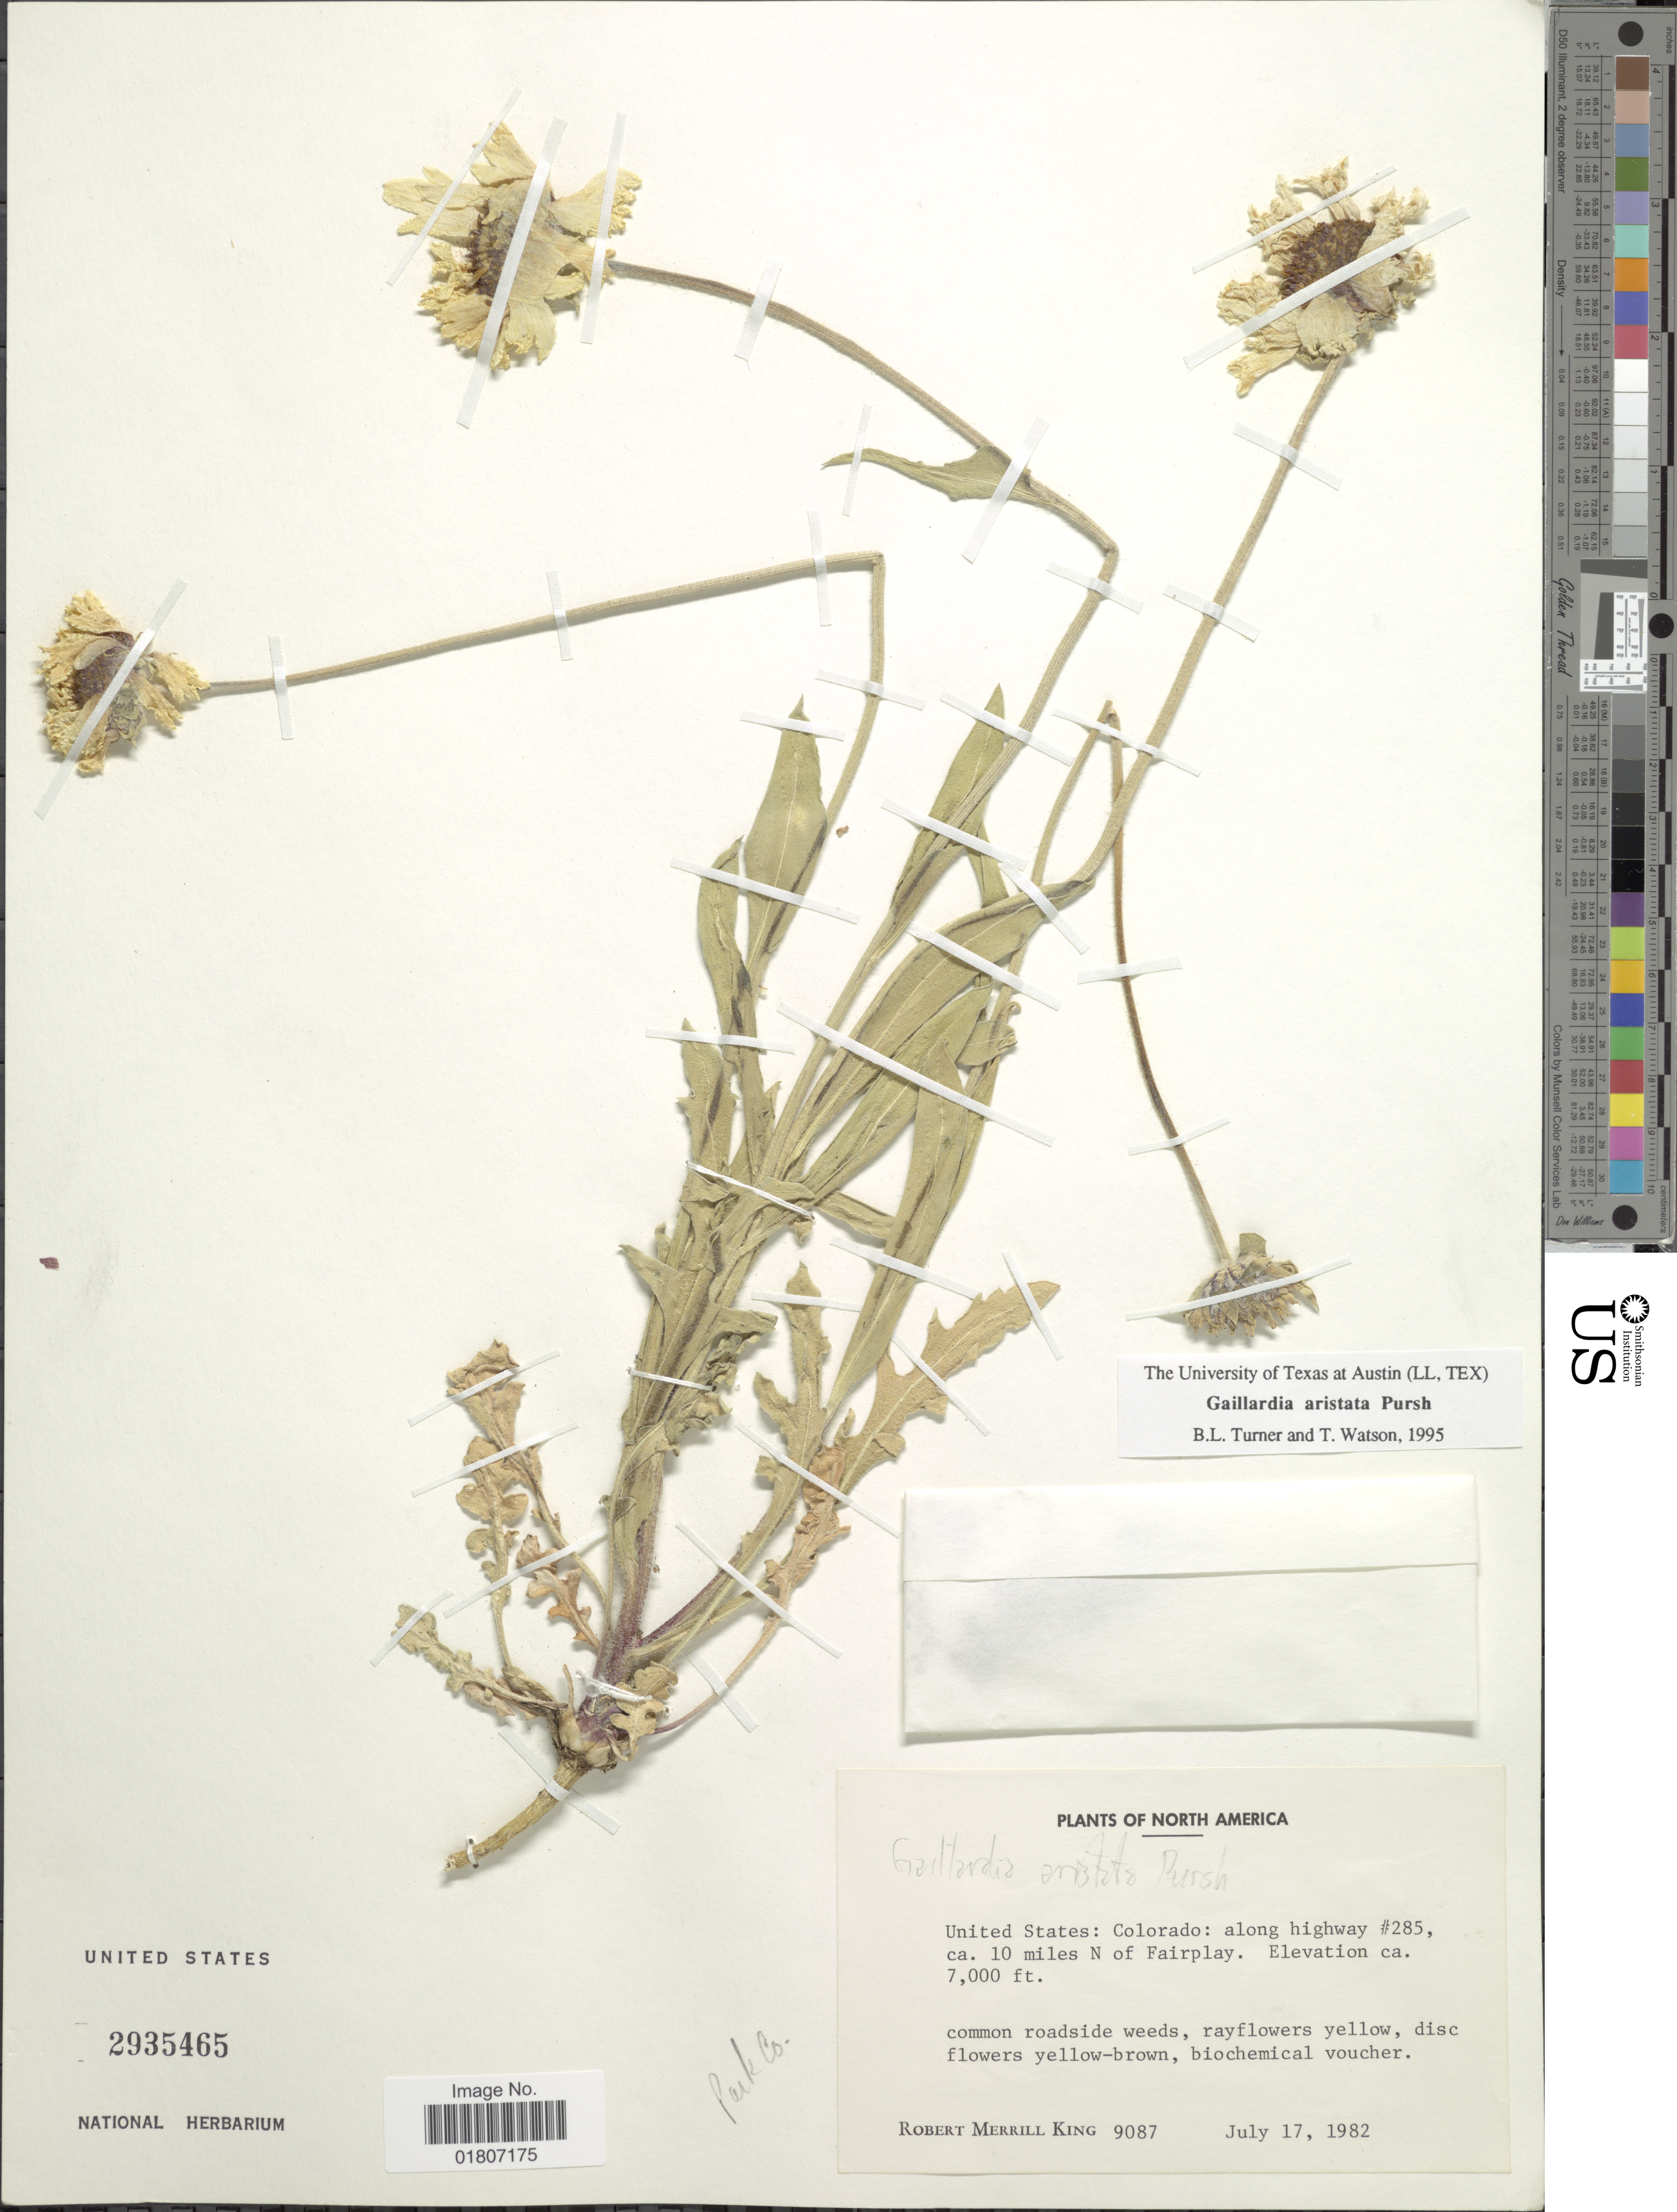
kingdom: Plantae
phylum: Tracheophyta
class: Magnoliopsida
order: Asterales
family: Asteraceae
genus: Gaillardia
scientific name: Gaillardia aristata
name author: Pursh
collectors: R. M. King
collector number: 9087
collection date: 1982-07-17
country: United States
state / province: Colorado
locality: Along Highway #285, ca. 10 miles N of Fairplay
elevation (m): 2134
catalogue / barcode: US 2935465